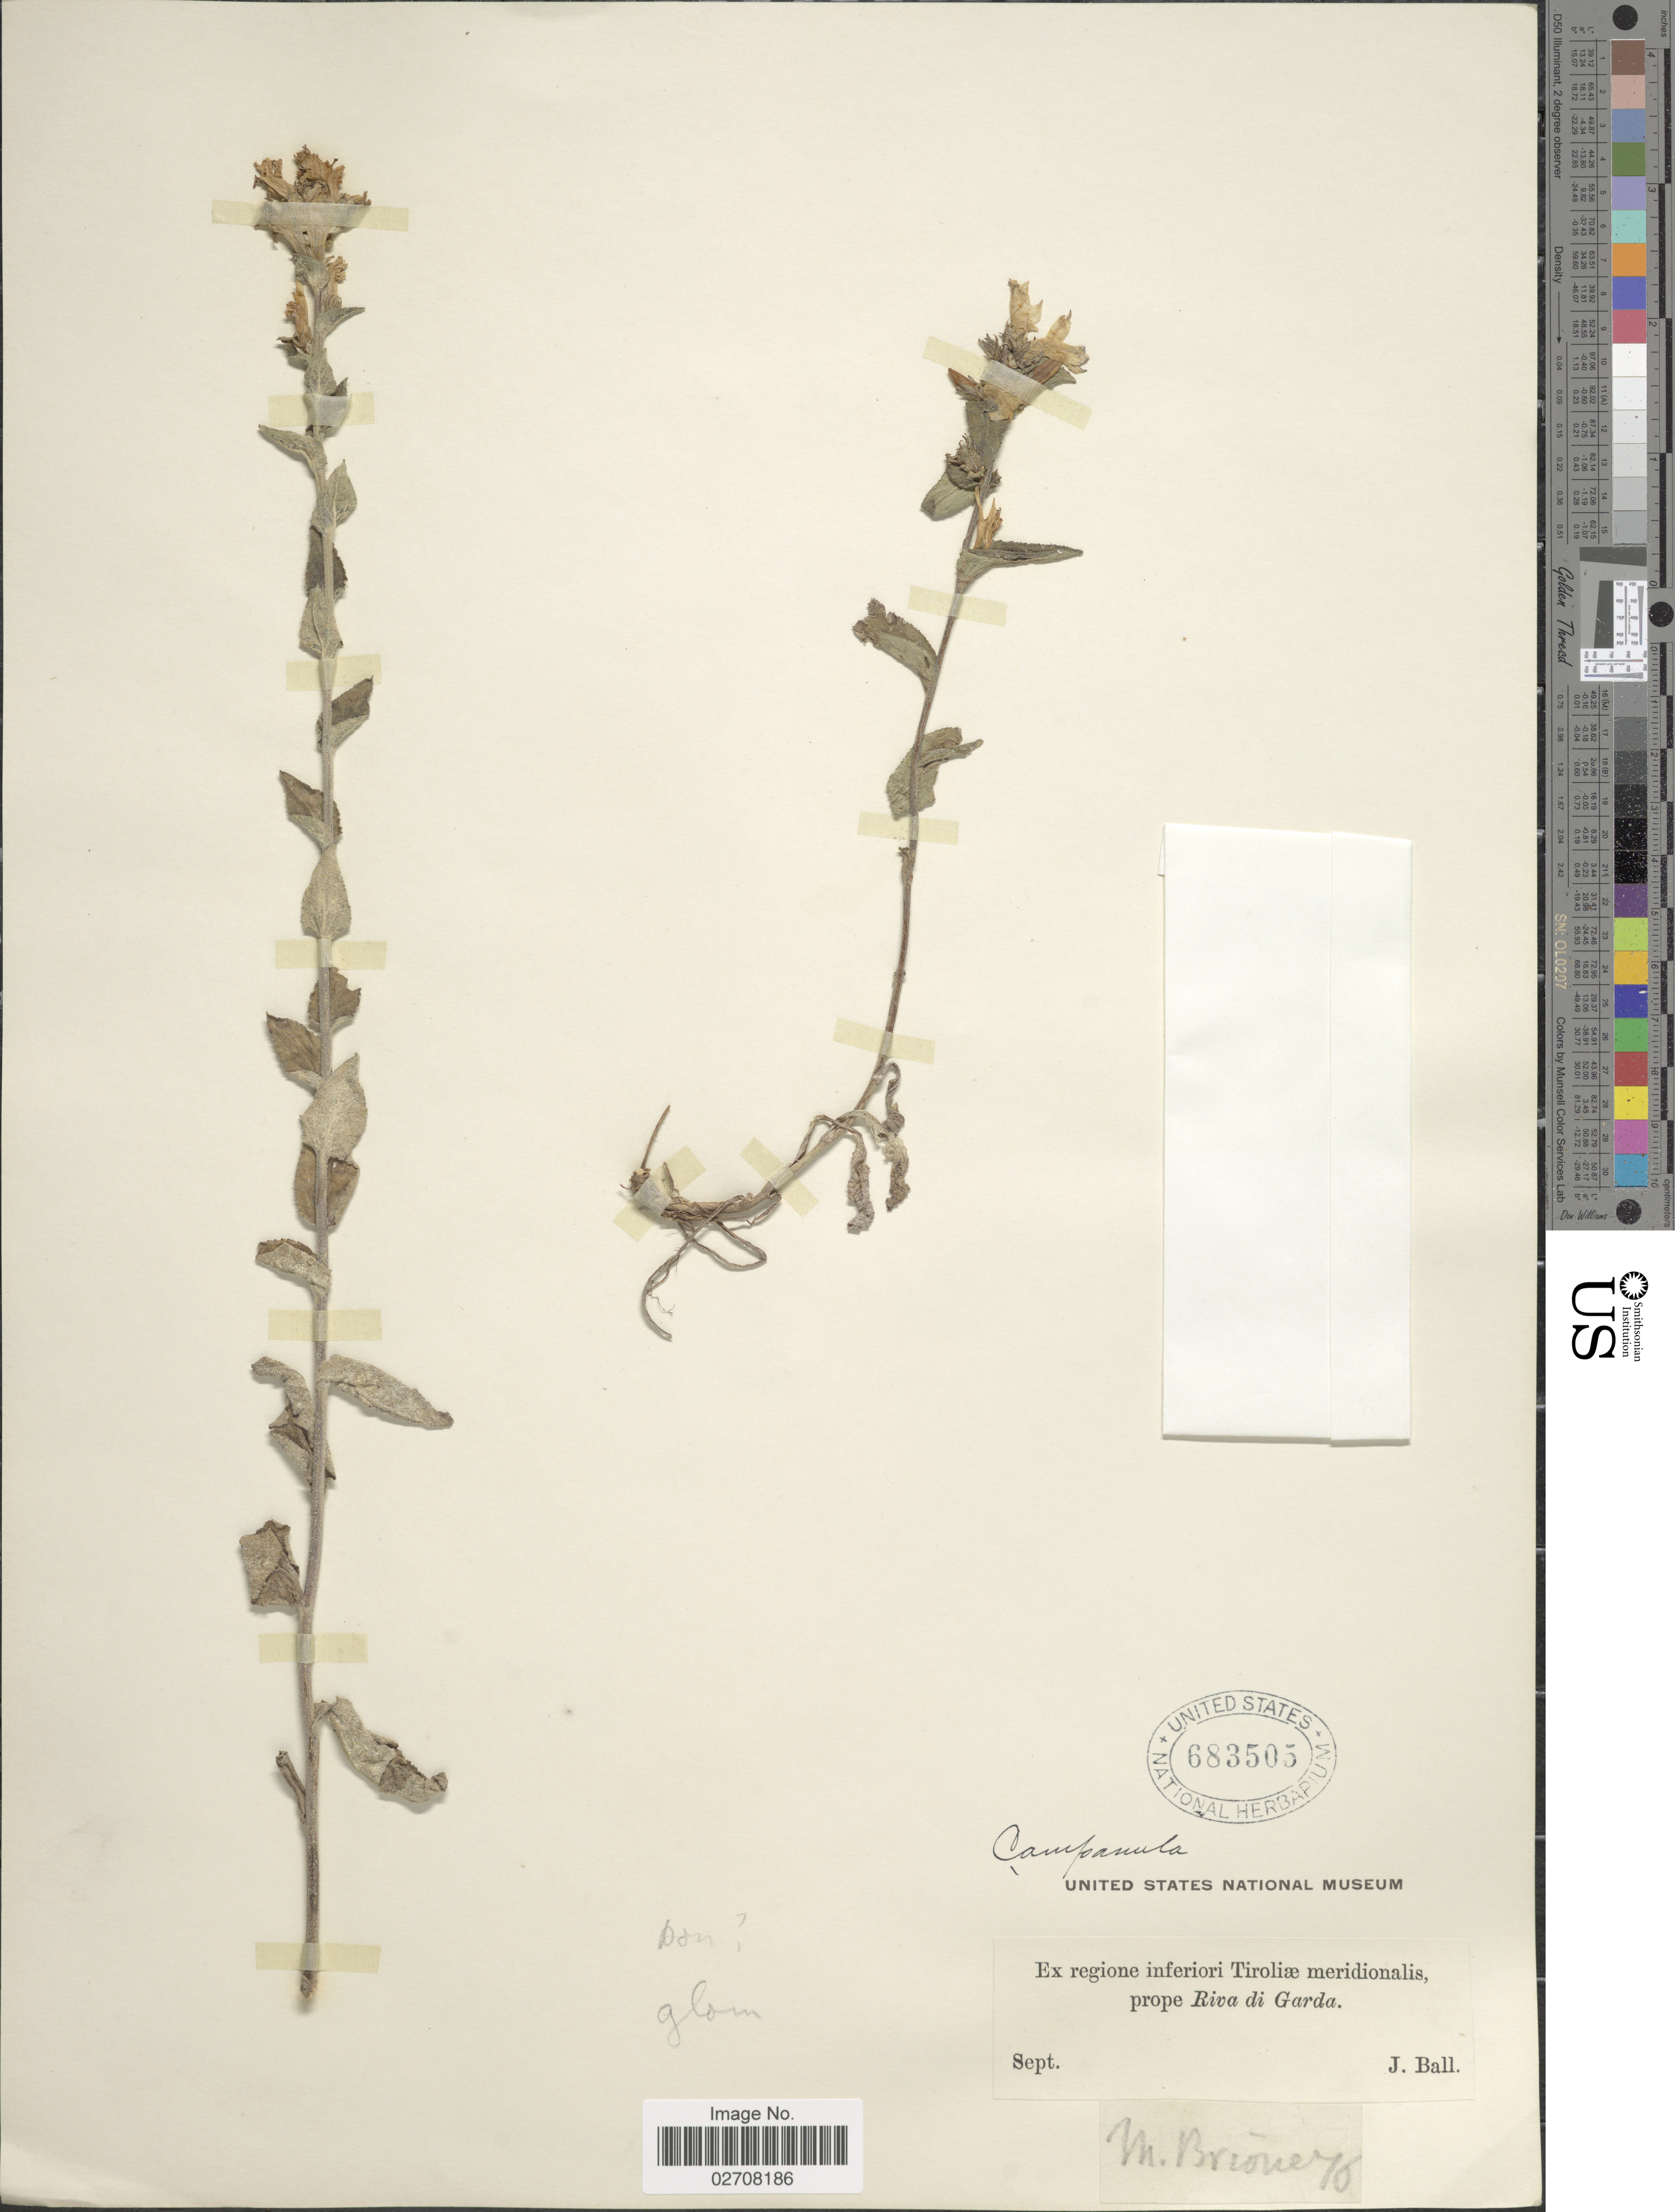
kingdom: Plantae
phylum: Tracheophyta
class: Magnoliopsida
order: Asterales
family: Campanulaceae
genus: Campanula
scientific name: Campanula sp.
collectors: J. Ball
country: Austria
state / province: Tirol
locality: Regione inferiori Tiroliae meridionalis, prope Riva di Garda.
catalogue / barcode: US 683505